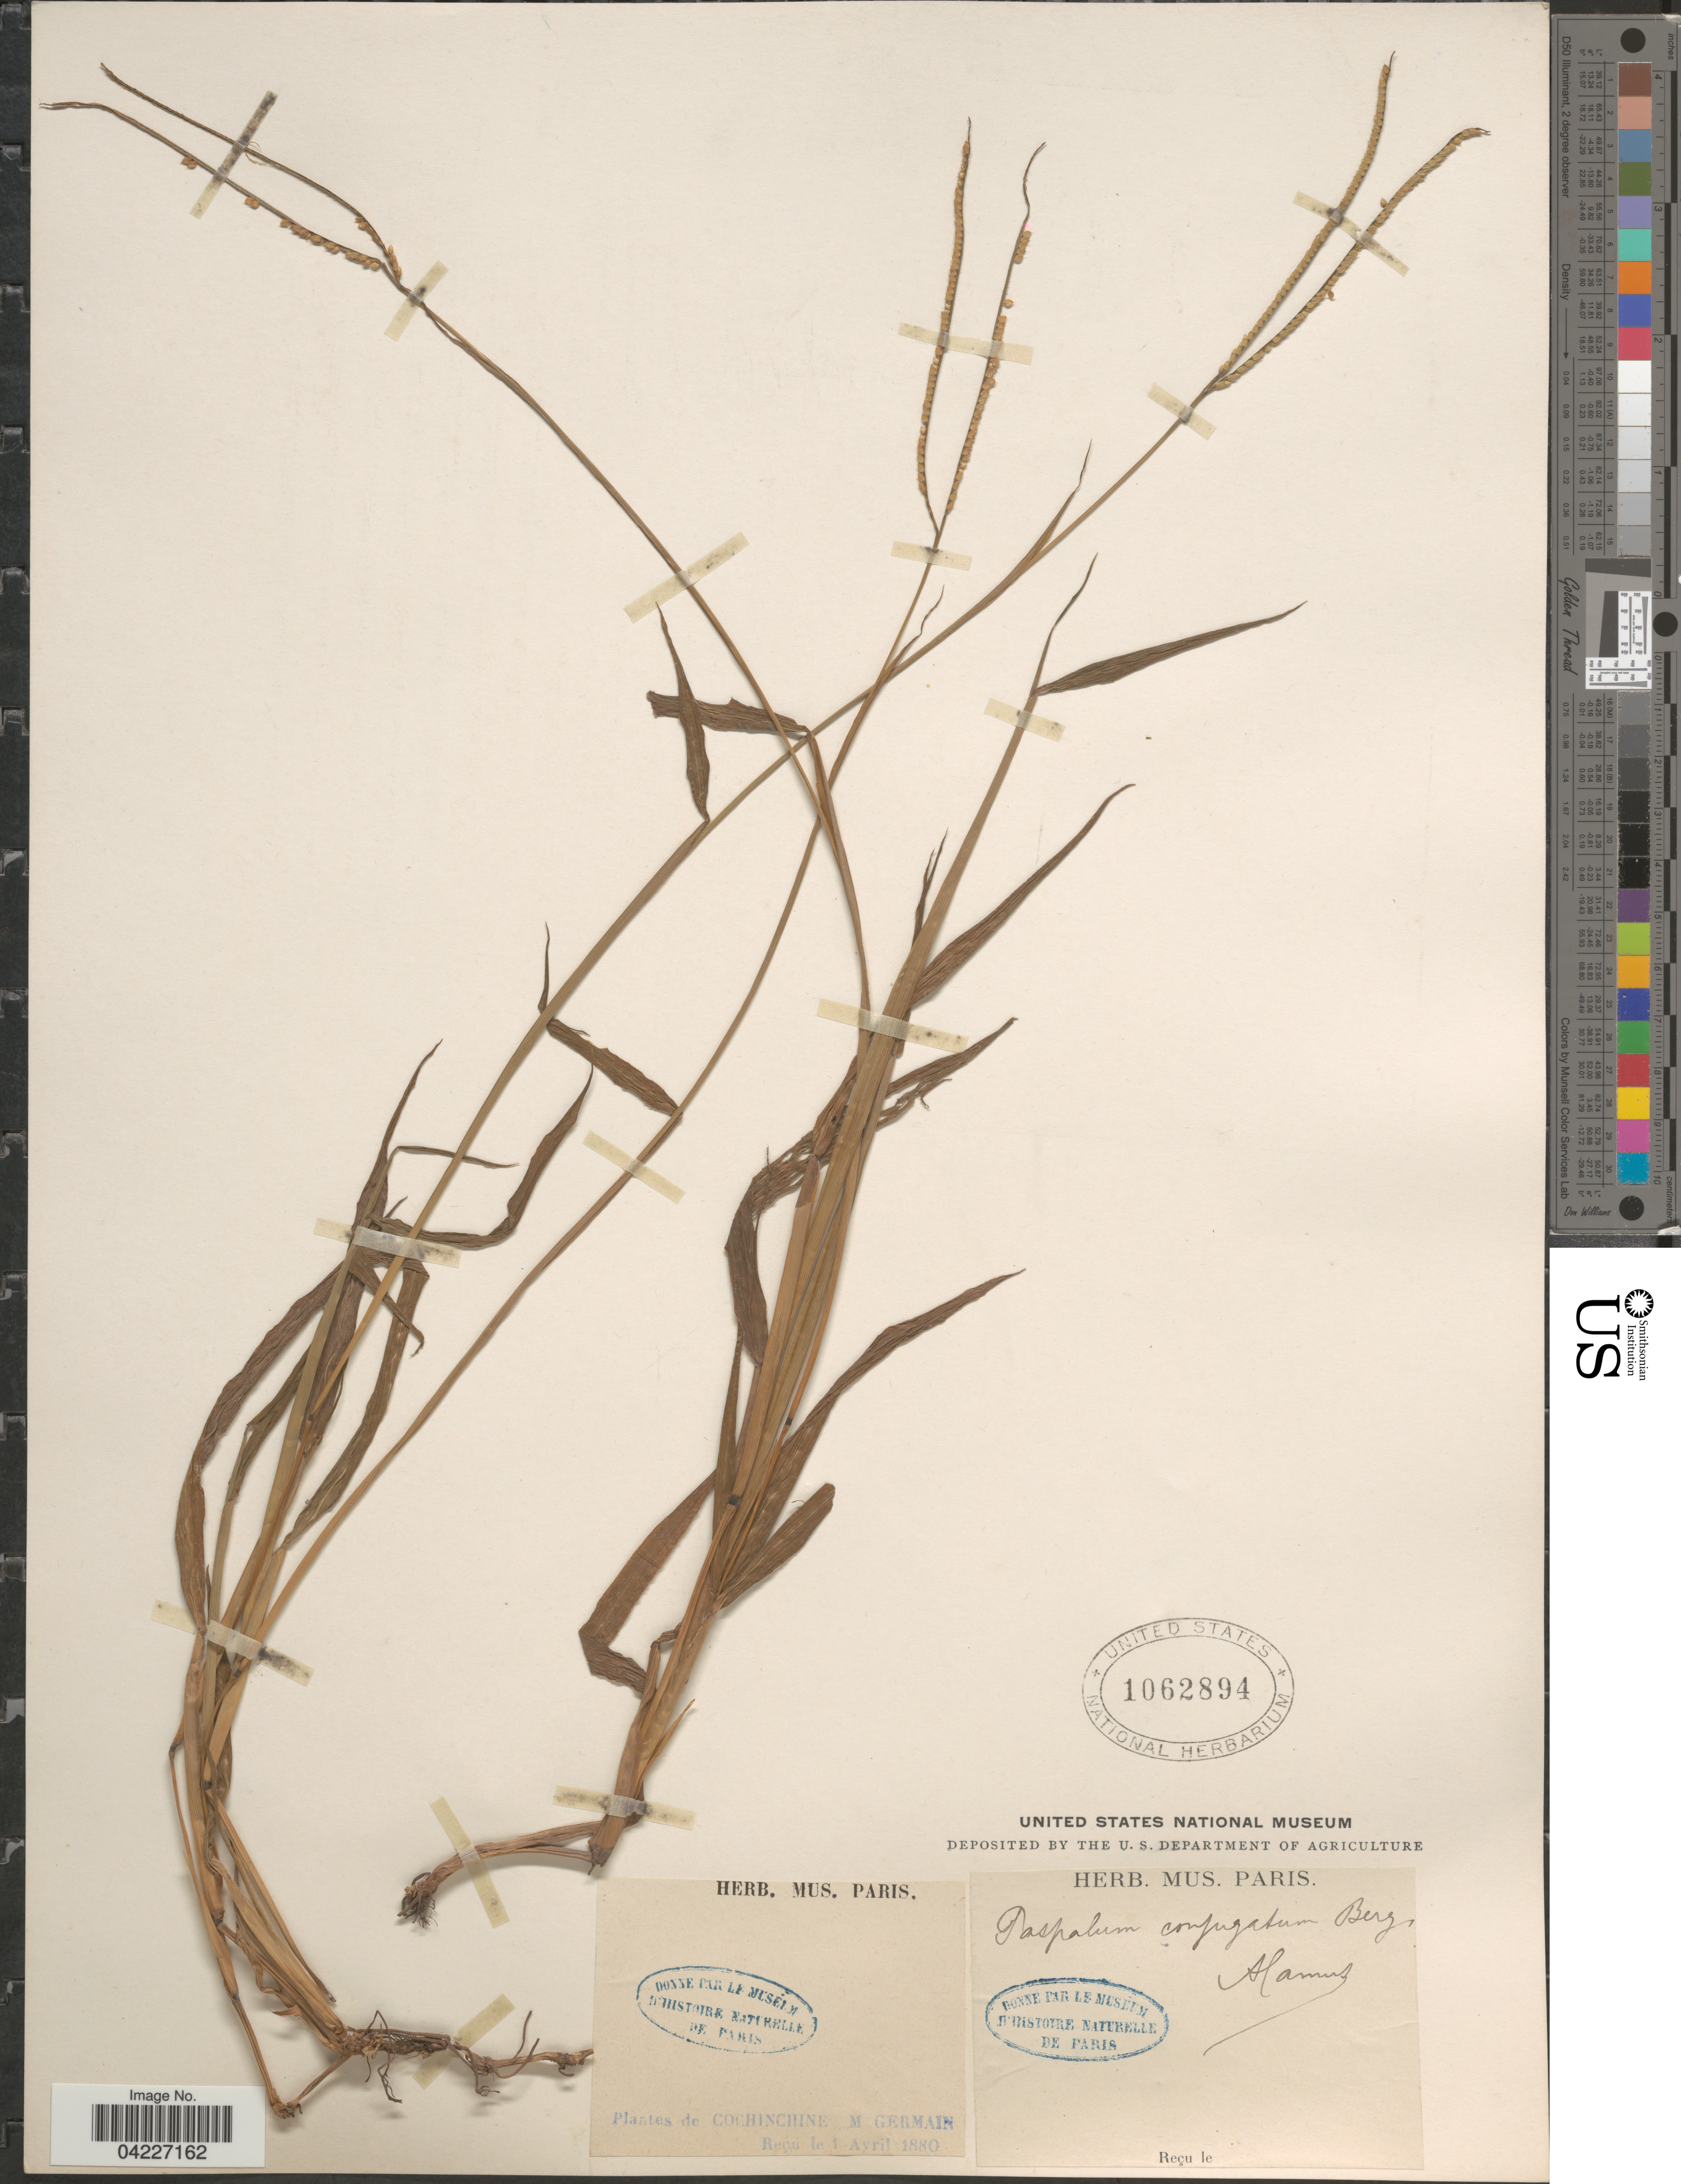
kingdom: Plantae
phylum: Tracheophyta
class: Liliopsida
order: Poales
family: Poaceae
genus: Paspalum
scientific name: Paspalum conjugatum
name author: P.J. Bergius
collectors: M. Germain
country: Vietnam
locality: Cochinchine.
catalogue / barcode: US 1062894